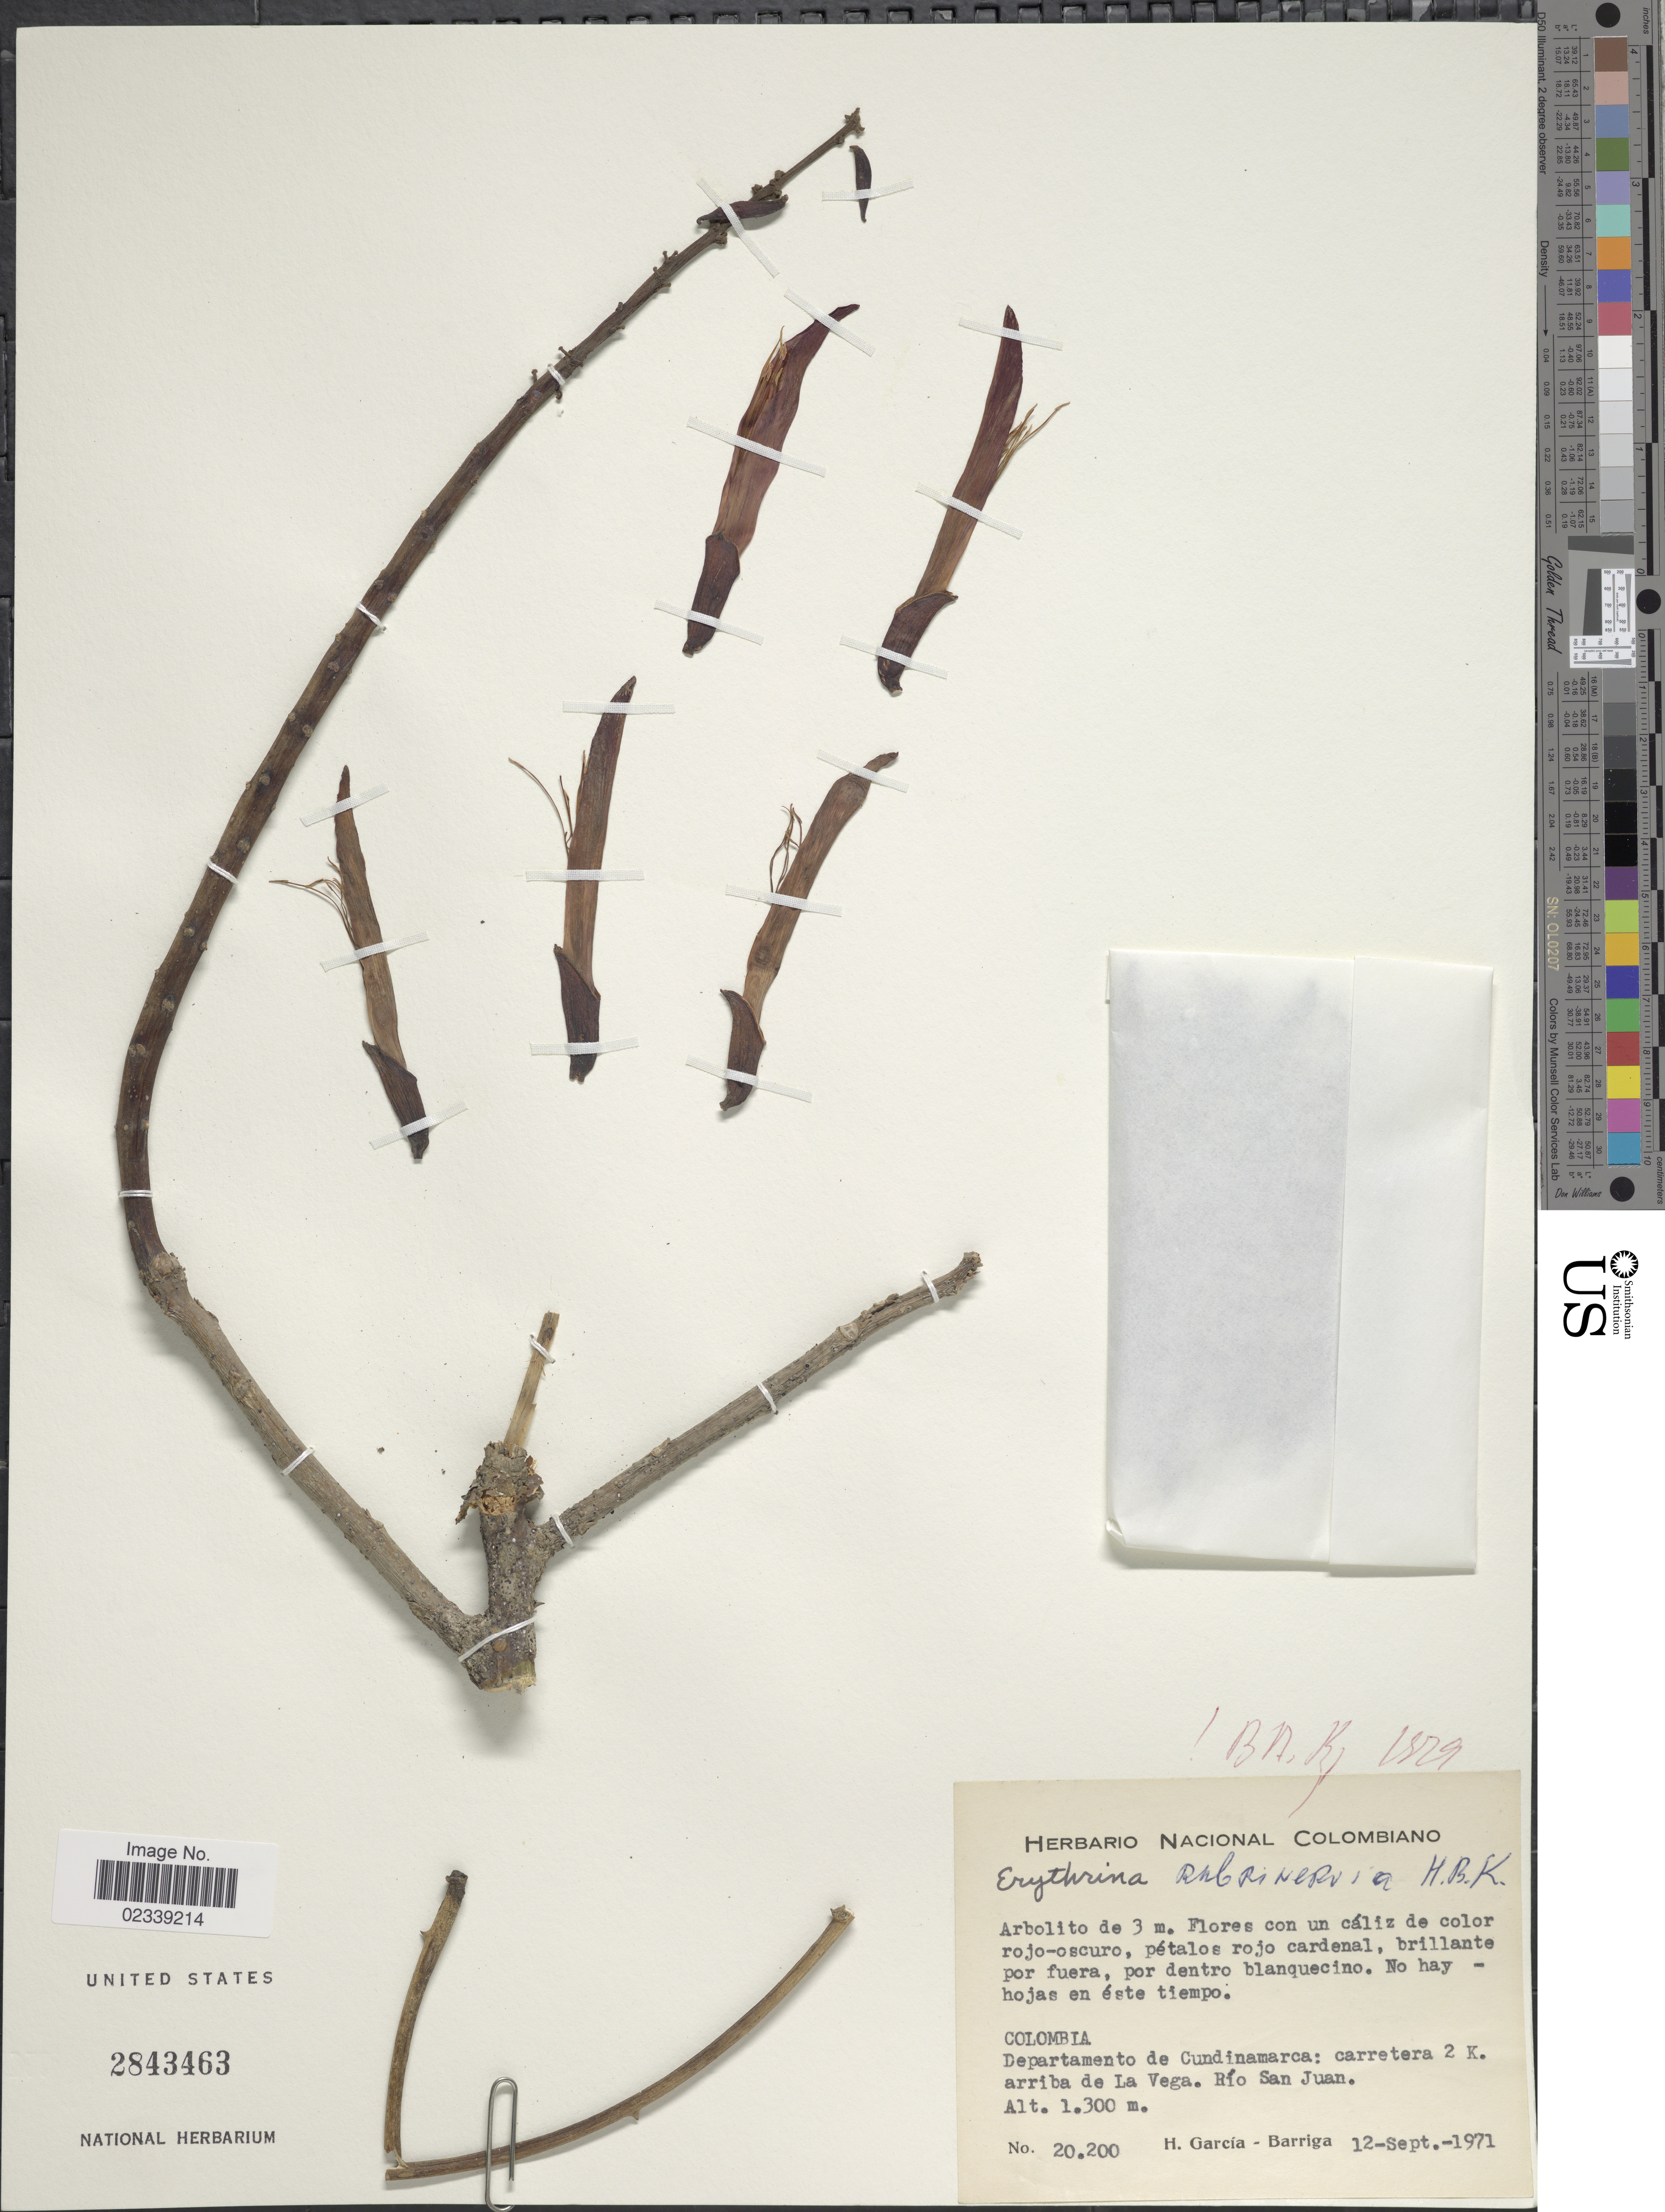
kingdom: Plantae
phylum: Tracheophyta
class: Magnoliopsida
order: Fabales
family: Fabaceae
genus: Erythrina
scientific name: Erythrina rubrinervia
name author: Kunth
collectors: A. S. Barclay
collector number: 20200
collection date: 1971-09-12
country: Colombia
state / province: Cundinamarca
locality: Carretera 2 k arriba de La Vega, Rio San Juan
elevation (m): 1300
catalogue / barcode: US 2843463